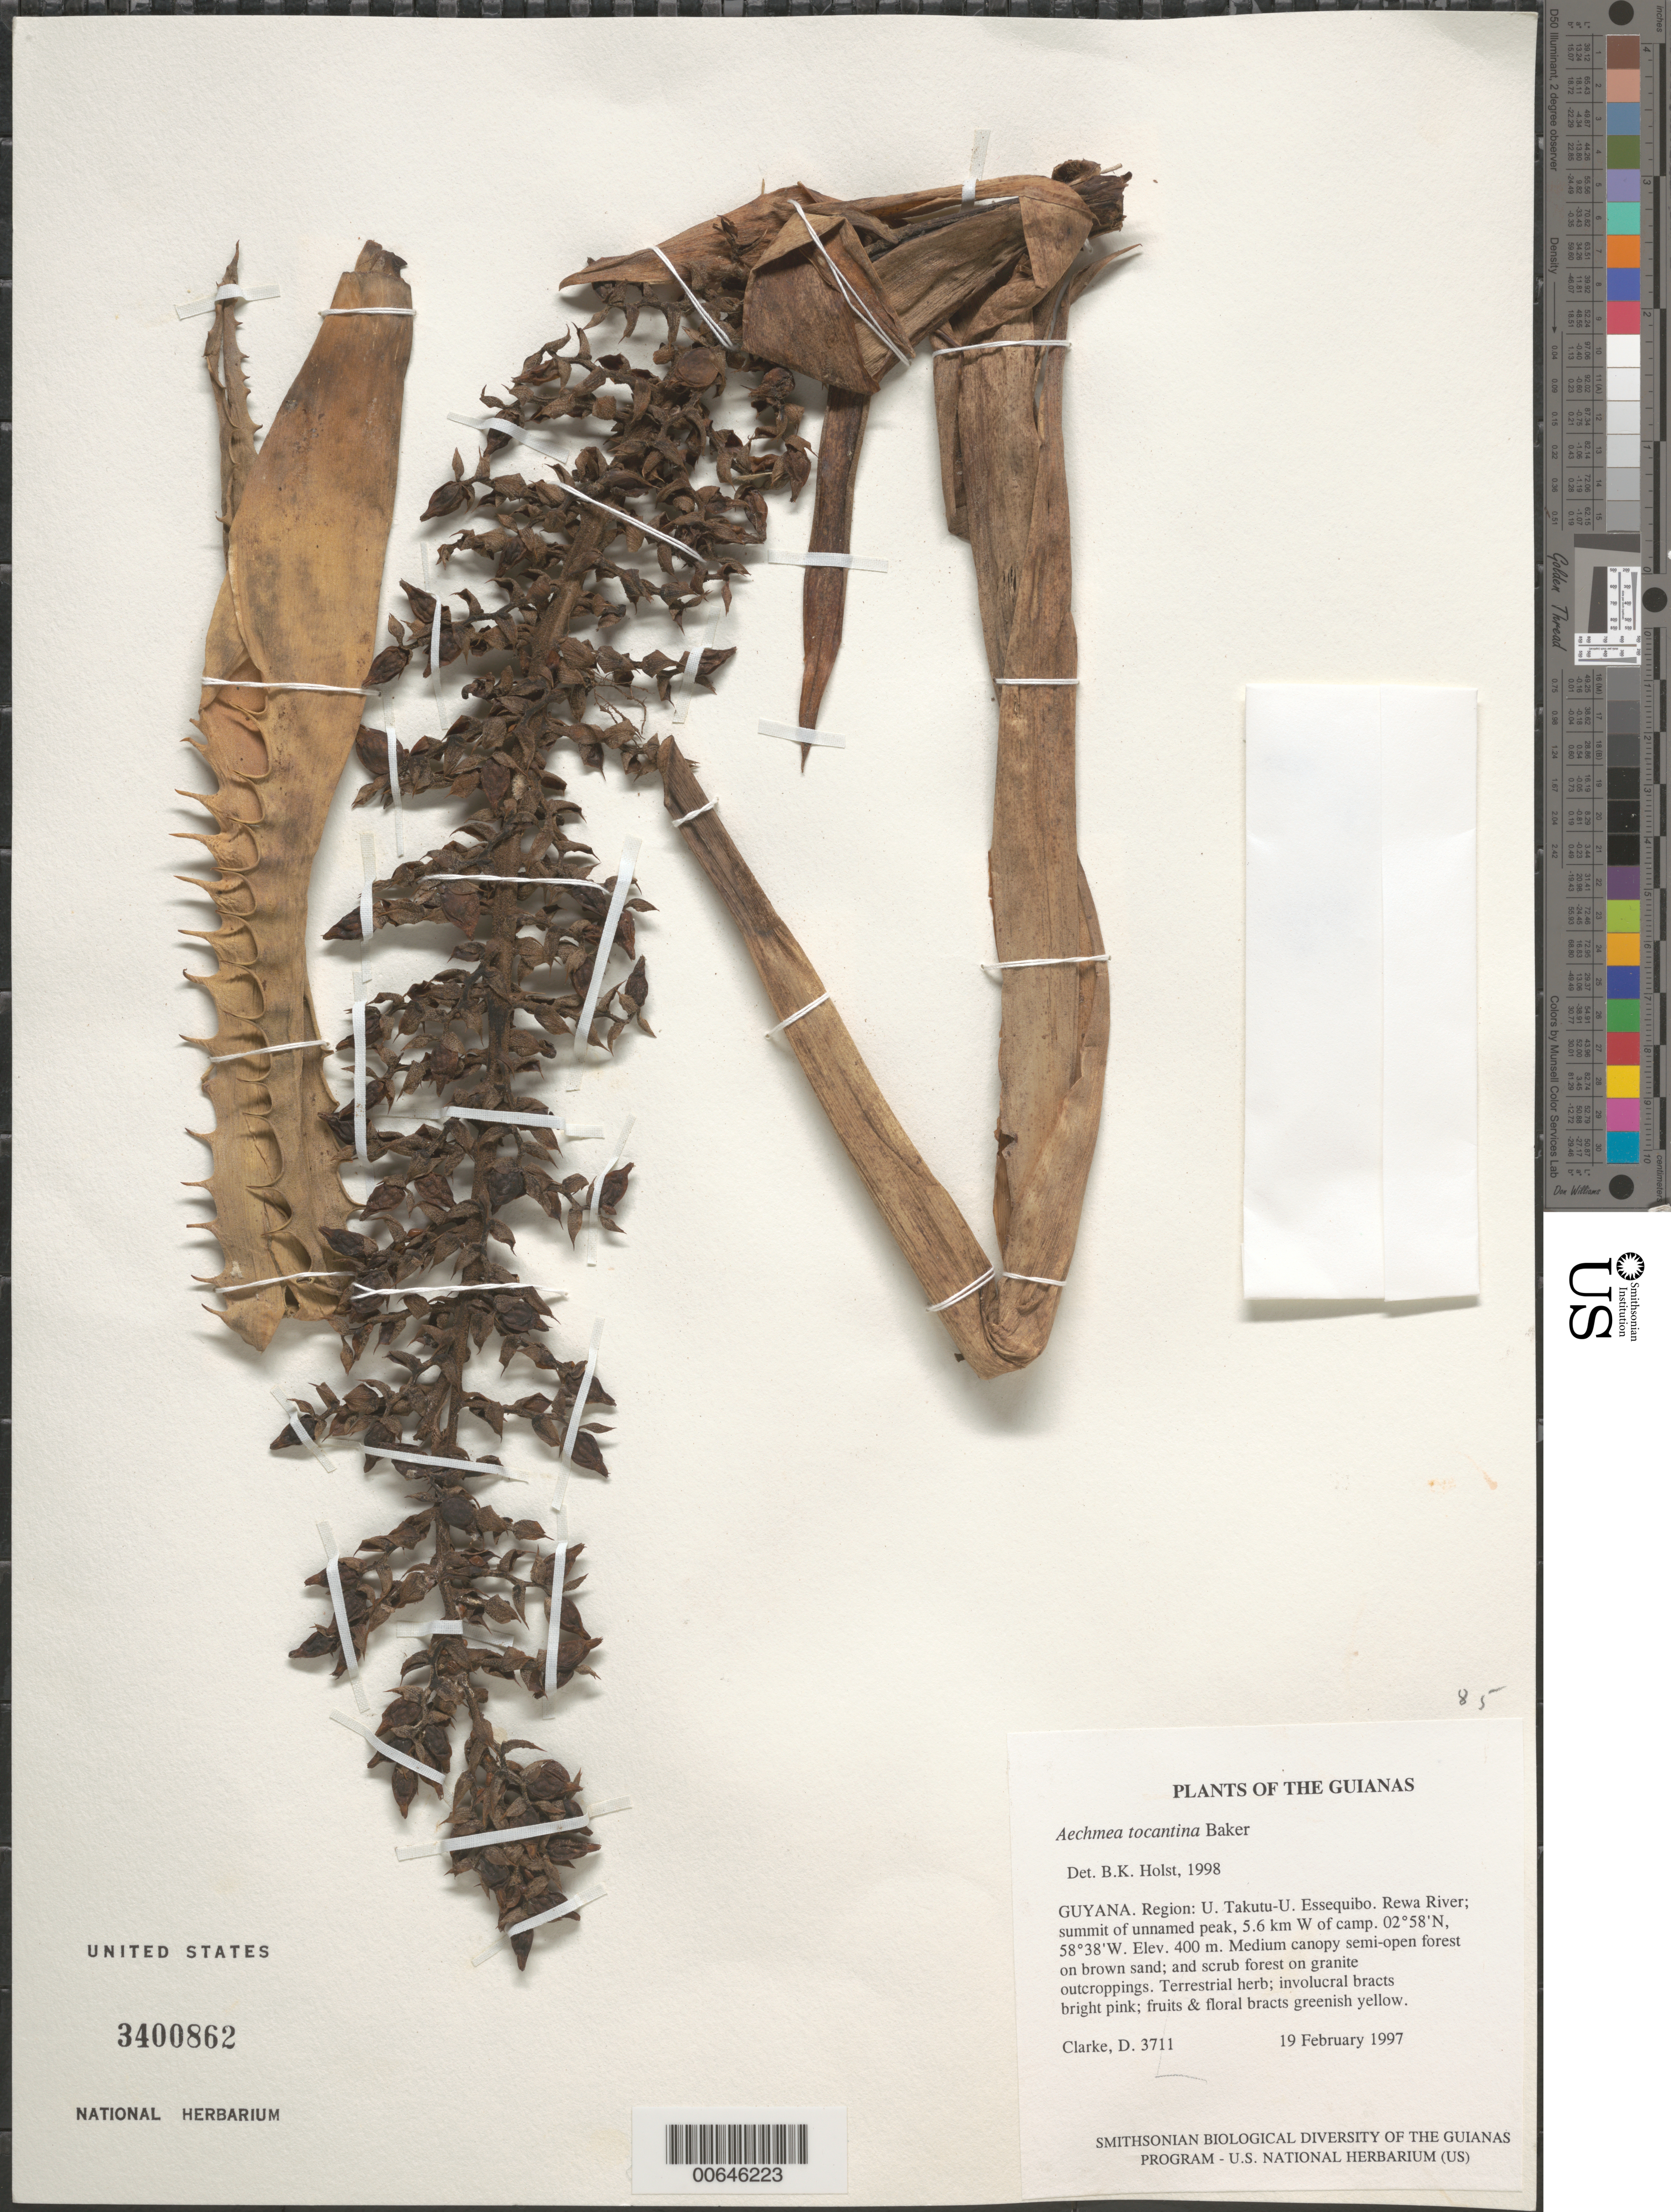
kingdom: Plantae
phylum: Tracheophyta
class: Liliopsida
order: Poales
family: Bromeliaceae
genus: Aechmea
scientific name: Aechmea tocantina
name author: Baker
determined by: Holst, Bruce K.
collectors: H. D. Clarke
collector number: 3711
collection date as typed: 19 February 1997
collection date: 1997-02-19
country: Guyana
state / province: U. Takutu-U. Essequibo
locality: Rewa River; summit of unnamed peak, 5.6 km W of camp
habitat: Medium canopy semi-open forest on brown sand; and scrub forest on granite outcroppings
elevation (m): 400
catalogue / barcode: US 3400862